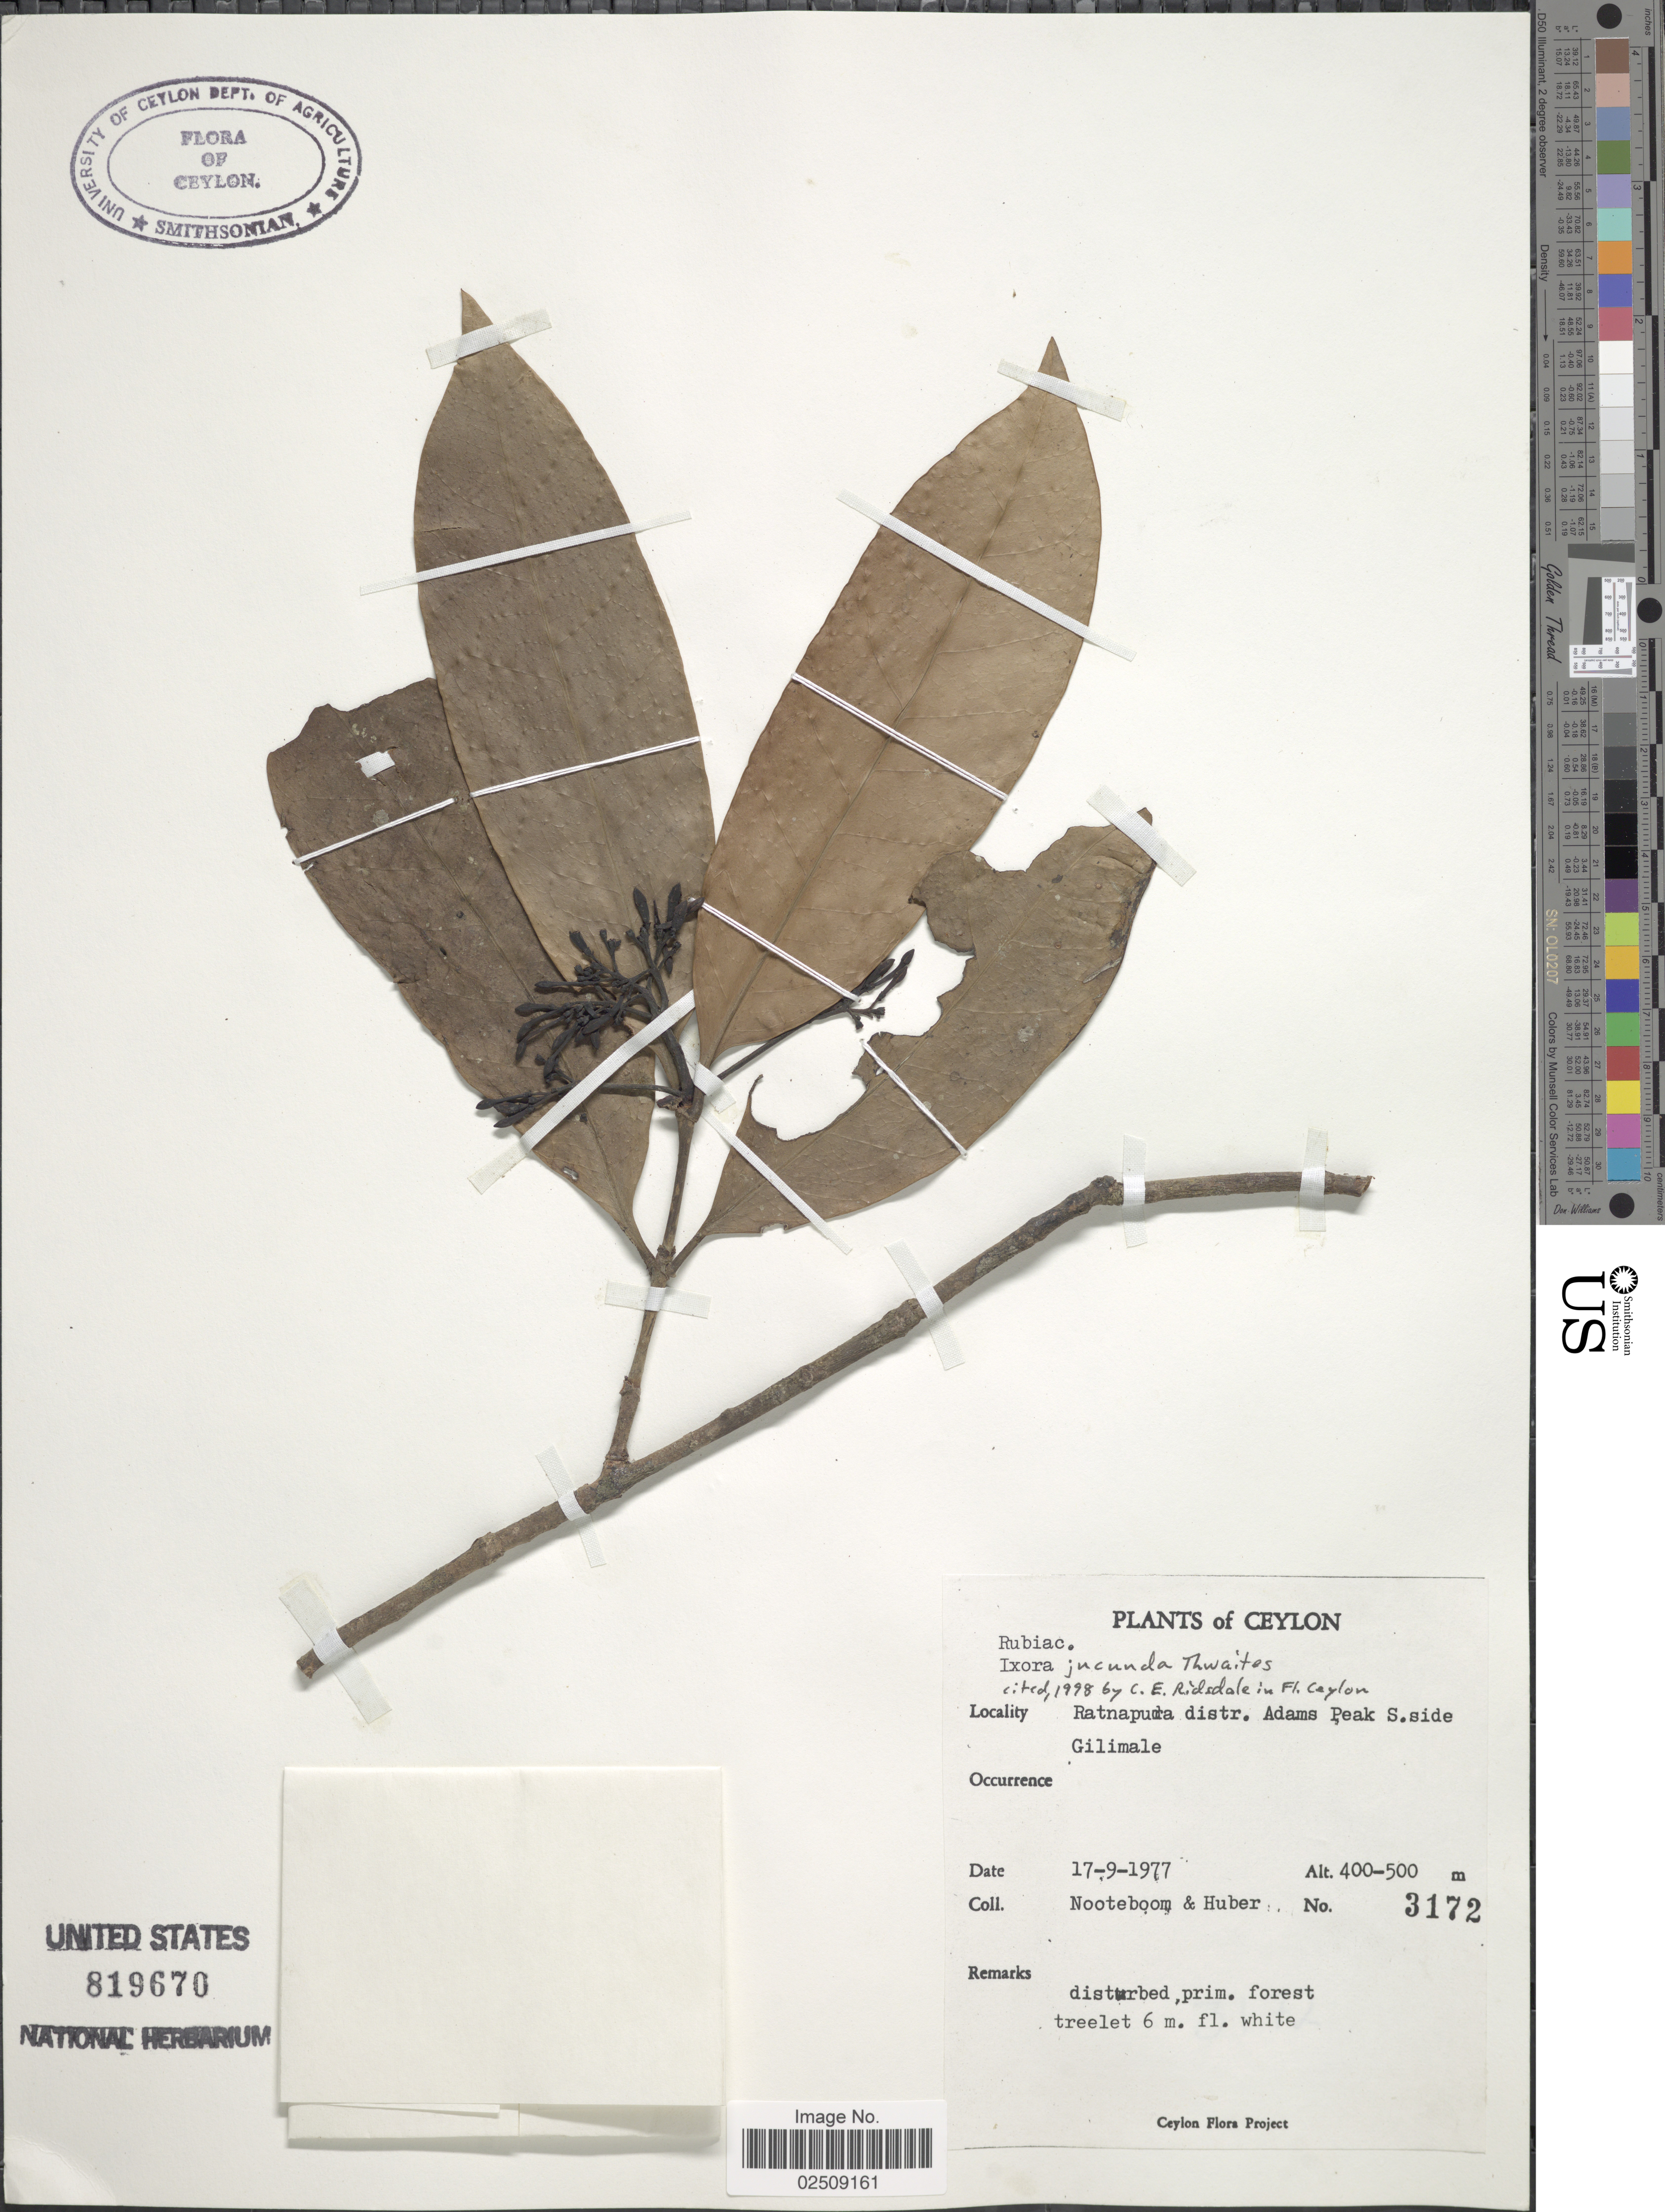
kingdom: Plantae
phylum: Tracheophyta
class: Magnoliopsida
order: Gentianales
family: Rubiaceae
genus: Ixora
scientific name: Ixora jucunda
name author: Thwaites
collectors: Nooteboom, -- & Huber, --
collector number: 3172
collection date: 1977-09-17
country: Sri Lanka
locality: Ceylon. Ratnapura distr. Adams Peak S. side Gilimale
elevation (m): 400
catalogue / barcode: US 819670